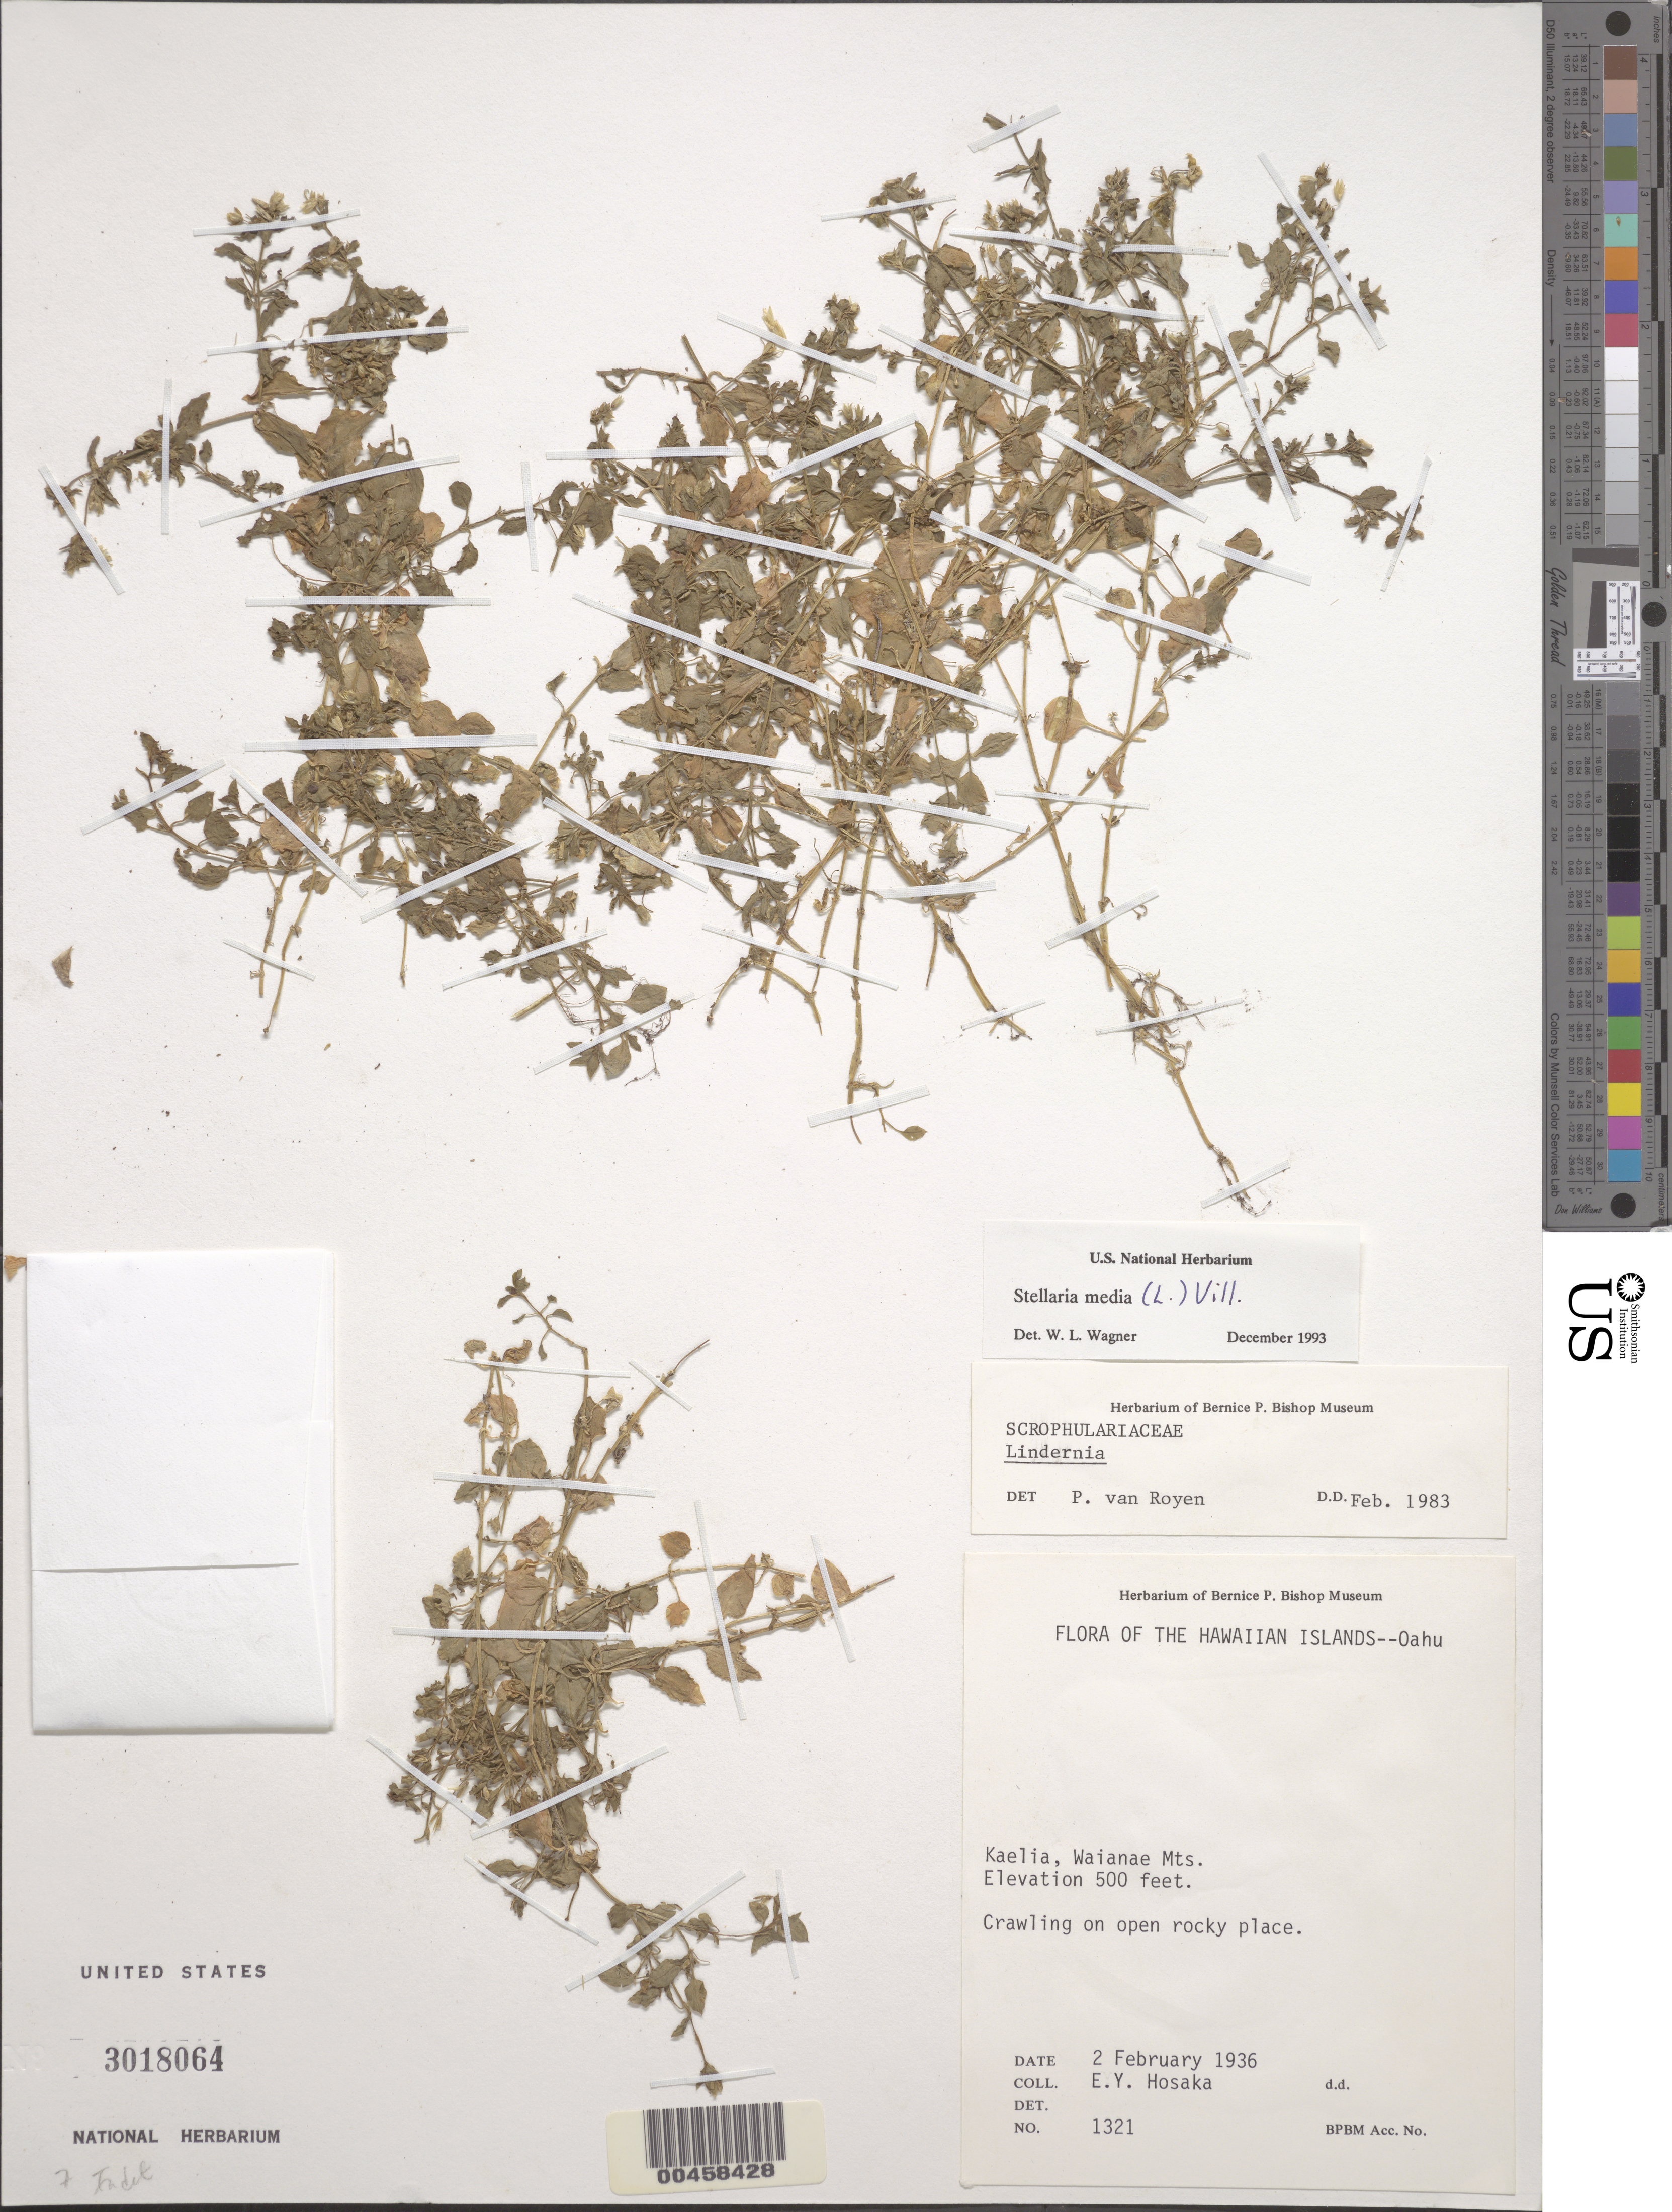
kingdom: Plantae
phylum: Tracheophyta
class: Magnoliopsida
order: Caryophyllales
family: Caryophyllaceae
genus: Stellaria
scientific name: Stellaria media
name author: (L.) Vill.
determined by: Wagner, W. L., (BOT), Smithsonian Institution - National Museum of Natural History (UNITED STATES)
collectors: E. Y. Hosaka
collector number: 1321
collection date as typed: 2 Feb 1936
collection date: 1936-02-02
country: United States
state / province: Hawaii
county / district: Honolulu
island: Oahu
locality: Kaelia, Waianae Mts.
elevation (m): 152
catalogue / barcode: US 3018064